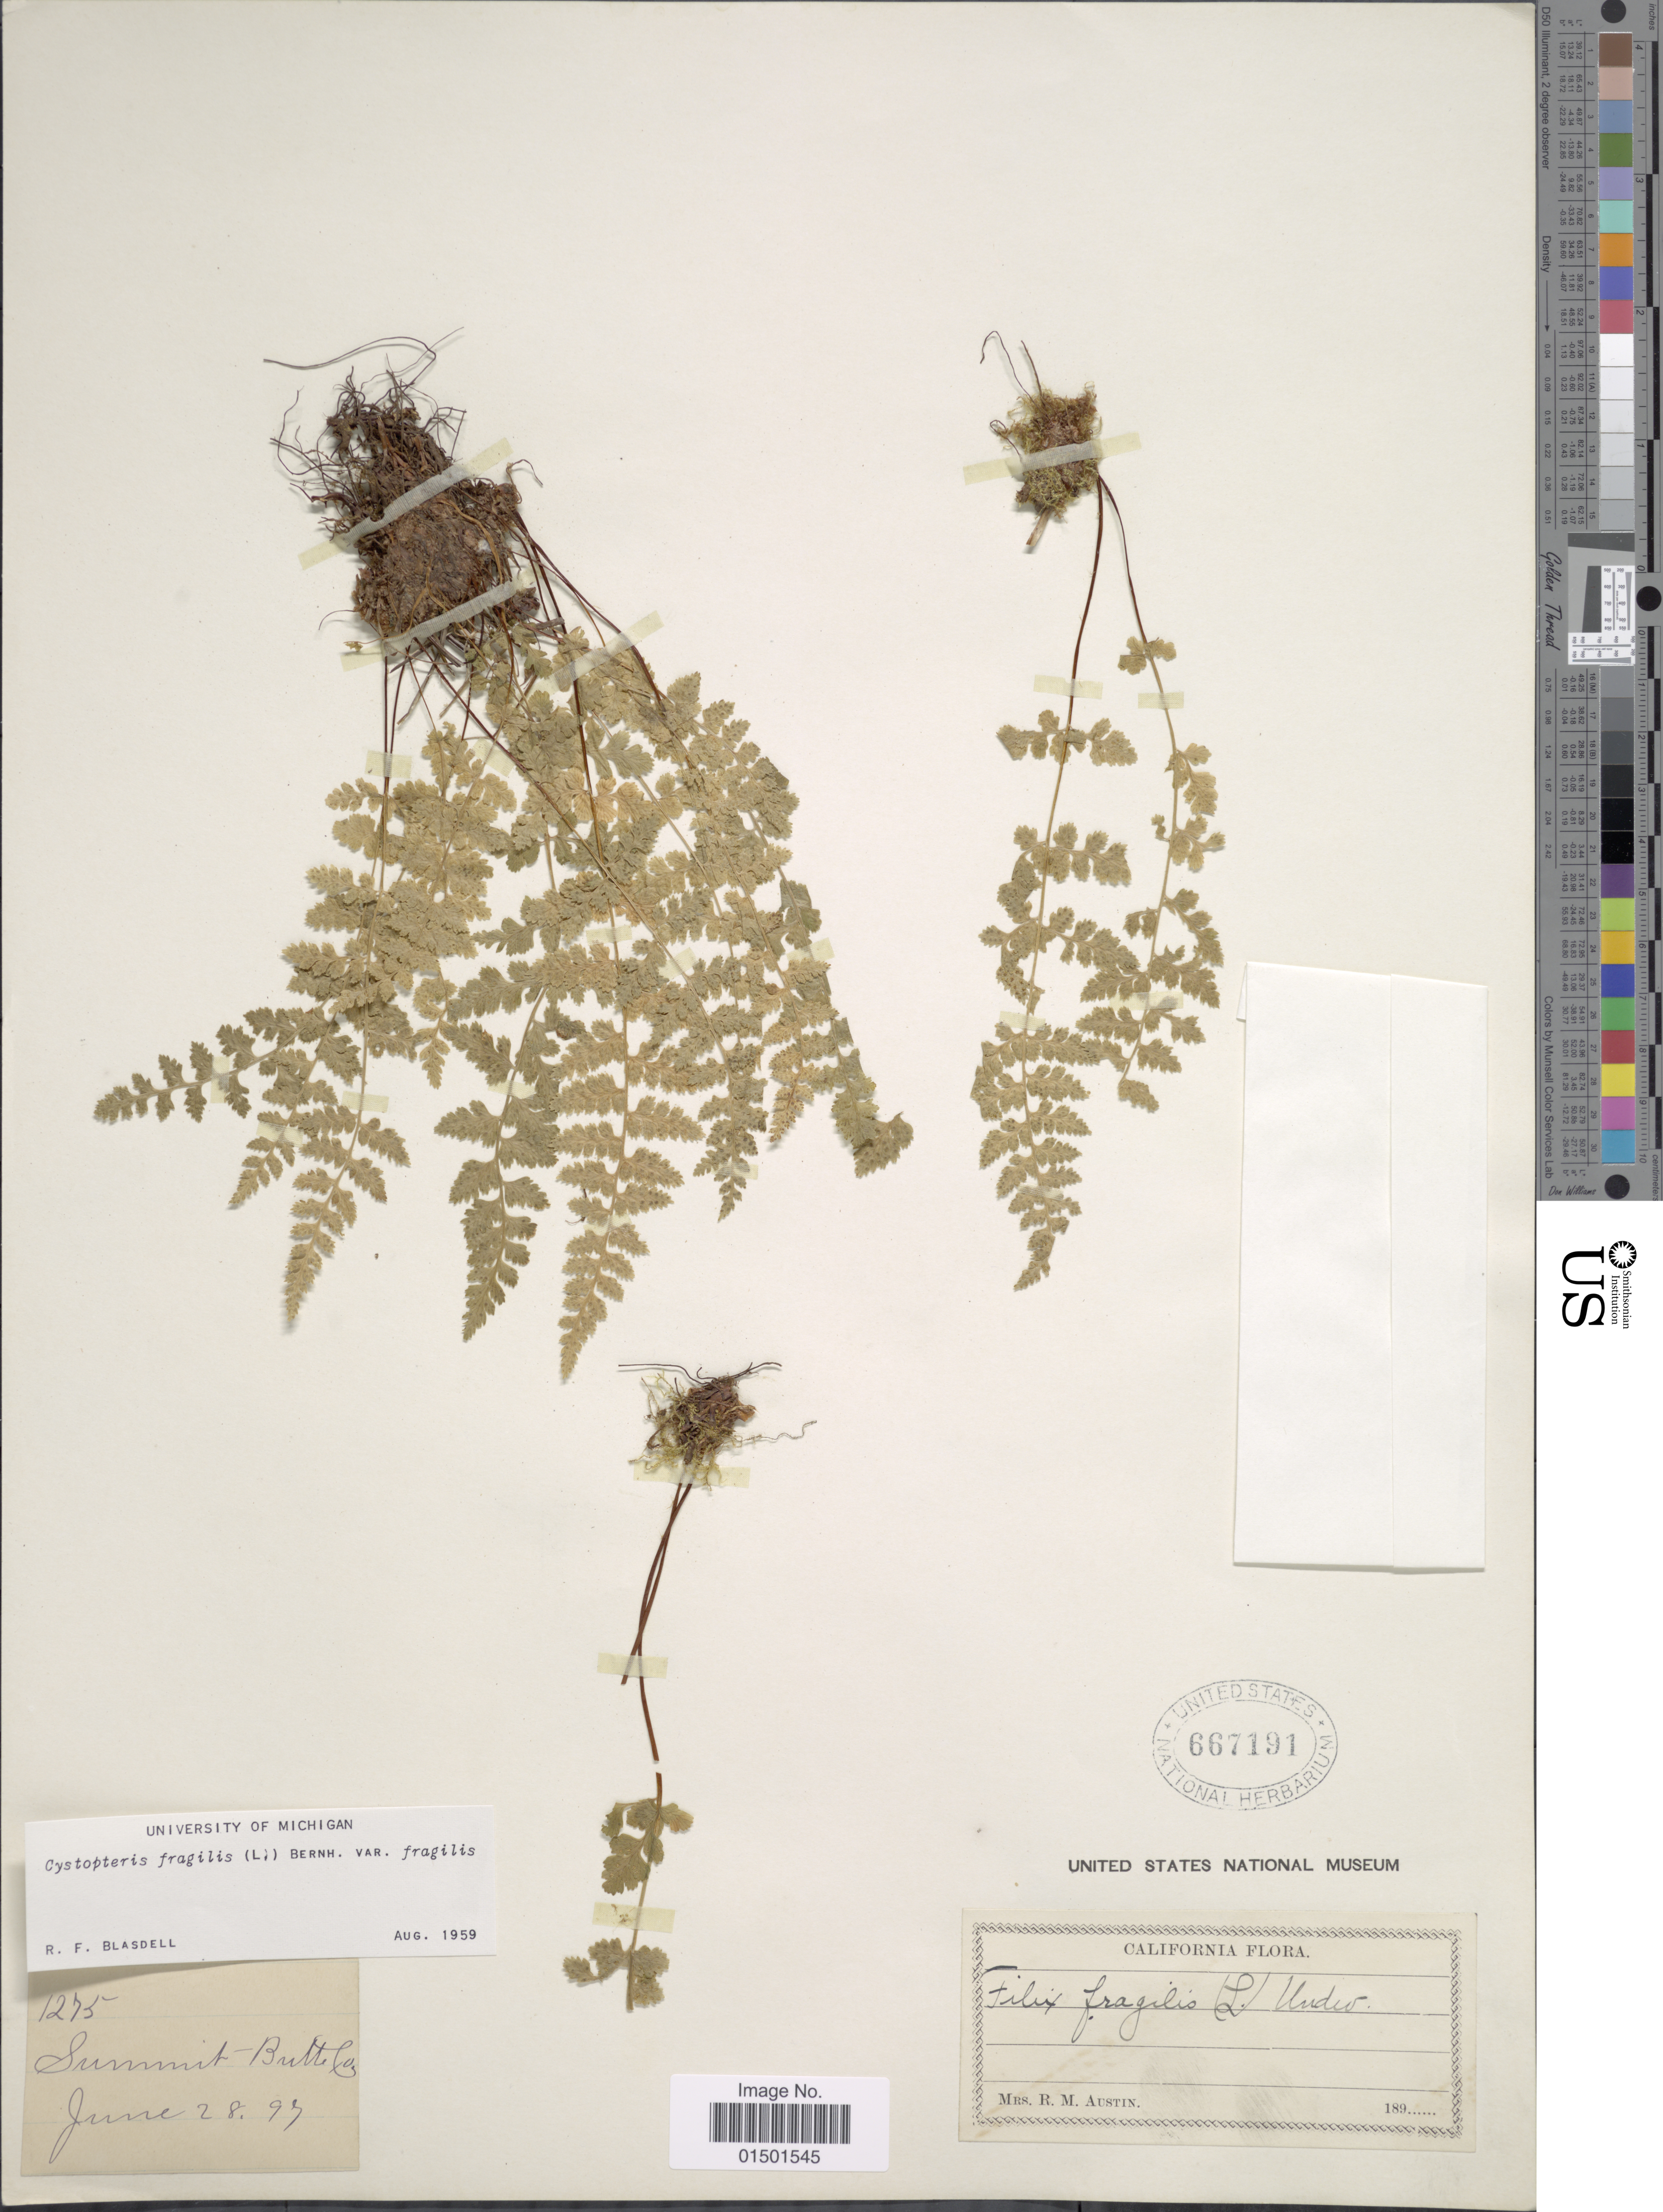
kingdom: Plantae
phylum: Tracheophyta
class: Polypodiopsida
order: Polypodiales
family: Cystopteridaceae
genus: Cystopteris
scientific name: Cystopteris fragilis var. fragilis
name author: (L.) Bernh.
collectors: R. Austin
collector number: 1275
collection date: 1897-06-28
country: United States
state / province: California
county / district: Butte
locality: Summit, Butte Co.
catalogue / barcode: US 667191